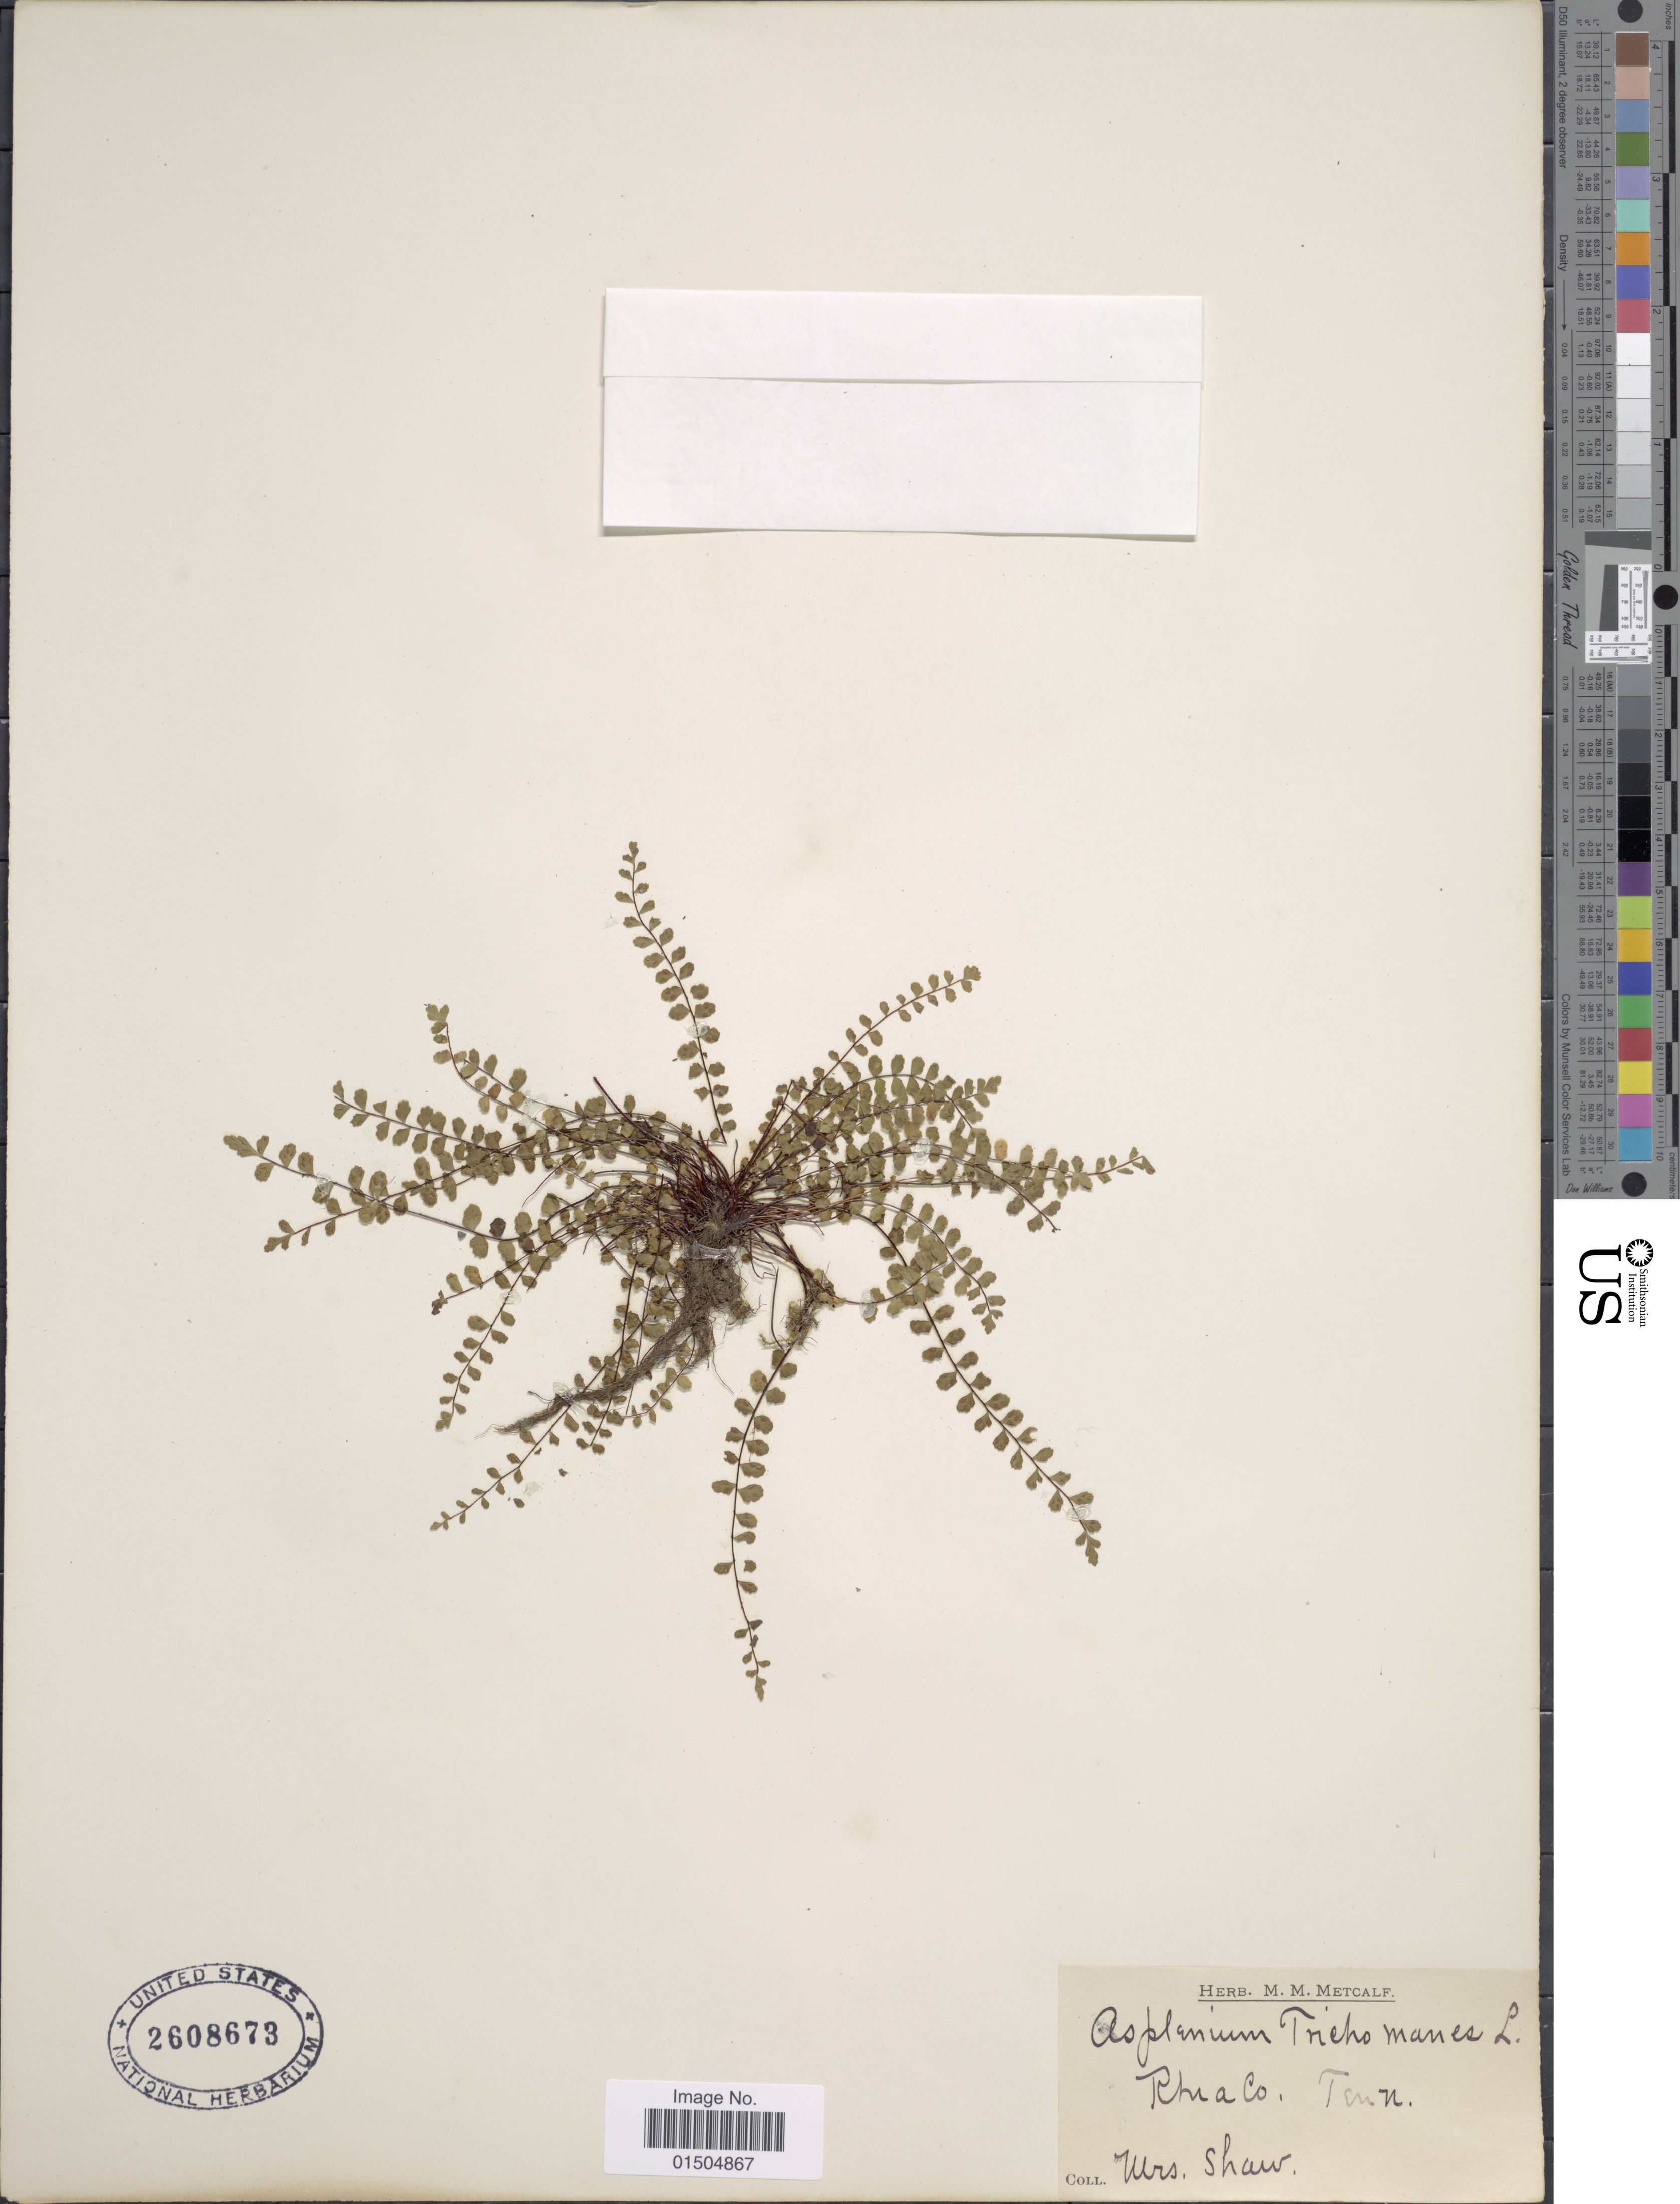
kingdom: Plantae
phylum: Tracheophyta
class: Polypodiopsida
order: Polypodiales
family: Aspleniaceae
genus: Asplenium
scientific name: Asplenium trichomanes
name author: L.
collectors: Shaw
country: United States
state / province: Tennessee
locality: Rhea Co.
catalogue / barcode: US 2608673